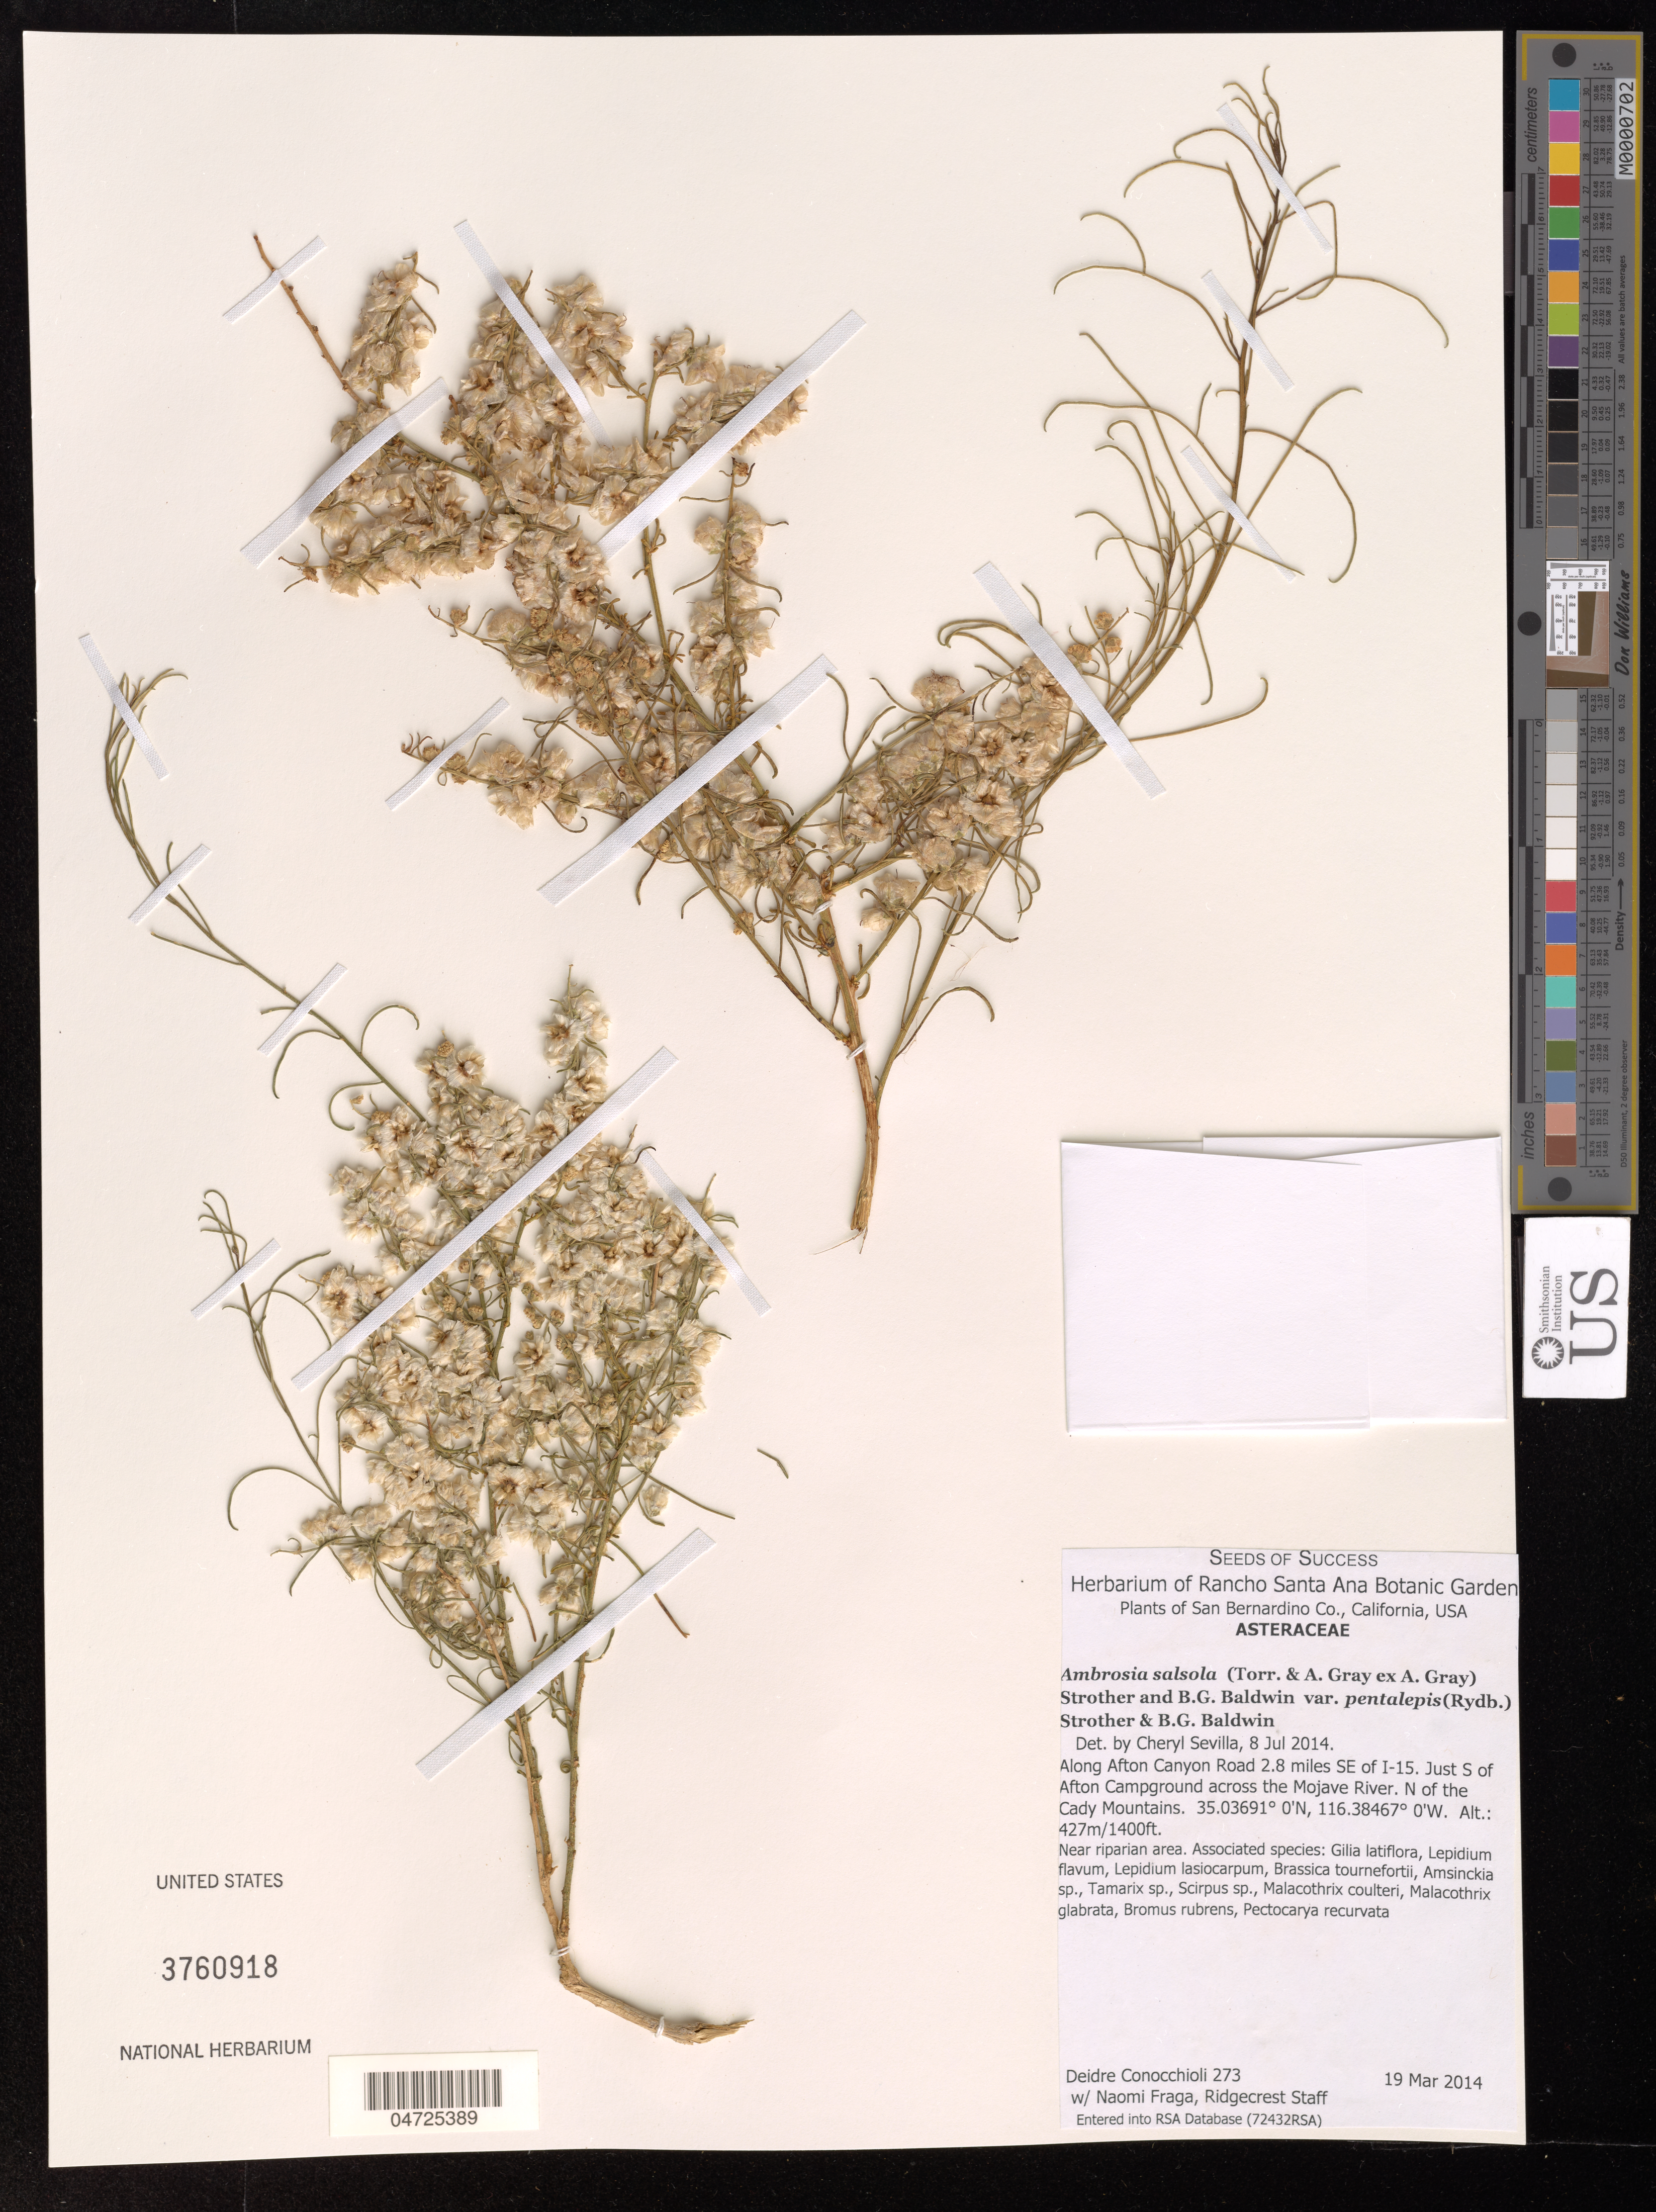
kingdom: Plantae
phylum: Tracheophyta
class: Magnoliopsida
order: Asterales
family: Asteraceae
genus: Ambrosia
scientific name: Ambrosia salsola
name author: (Torr. & A. Gray) Strother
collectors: D. Conocchioli & N. Fraga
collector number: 273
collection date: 2014-03-19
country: United States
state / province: California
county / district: San Bernardino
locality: San Bernardino Co. Along Afton Canyon Road 2.8 miles SE of I-15. Just S of Afton Campground across the Mojave River. N of the Cady Mountains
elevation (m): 427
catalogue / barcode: US 3760918